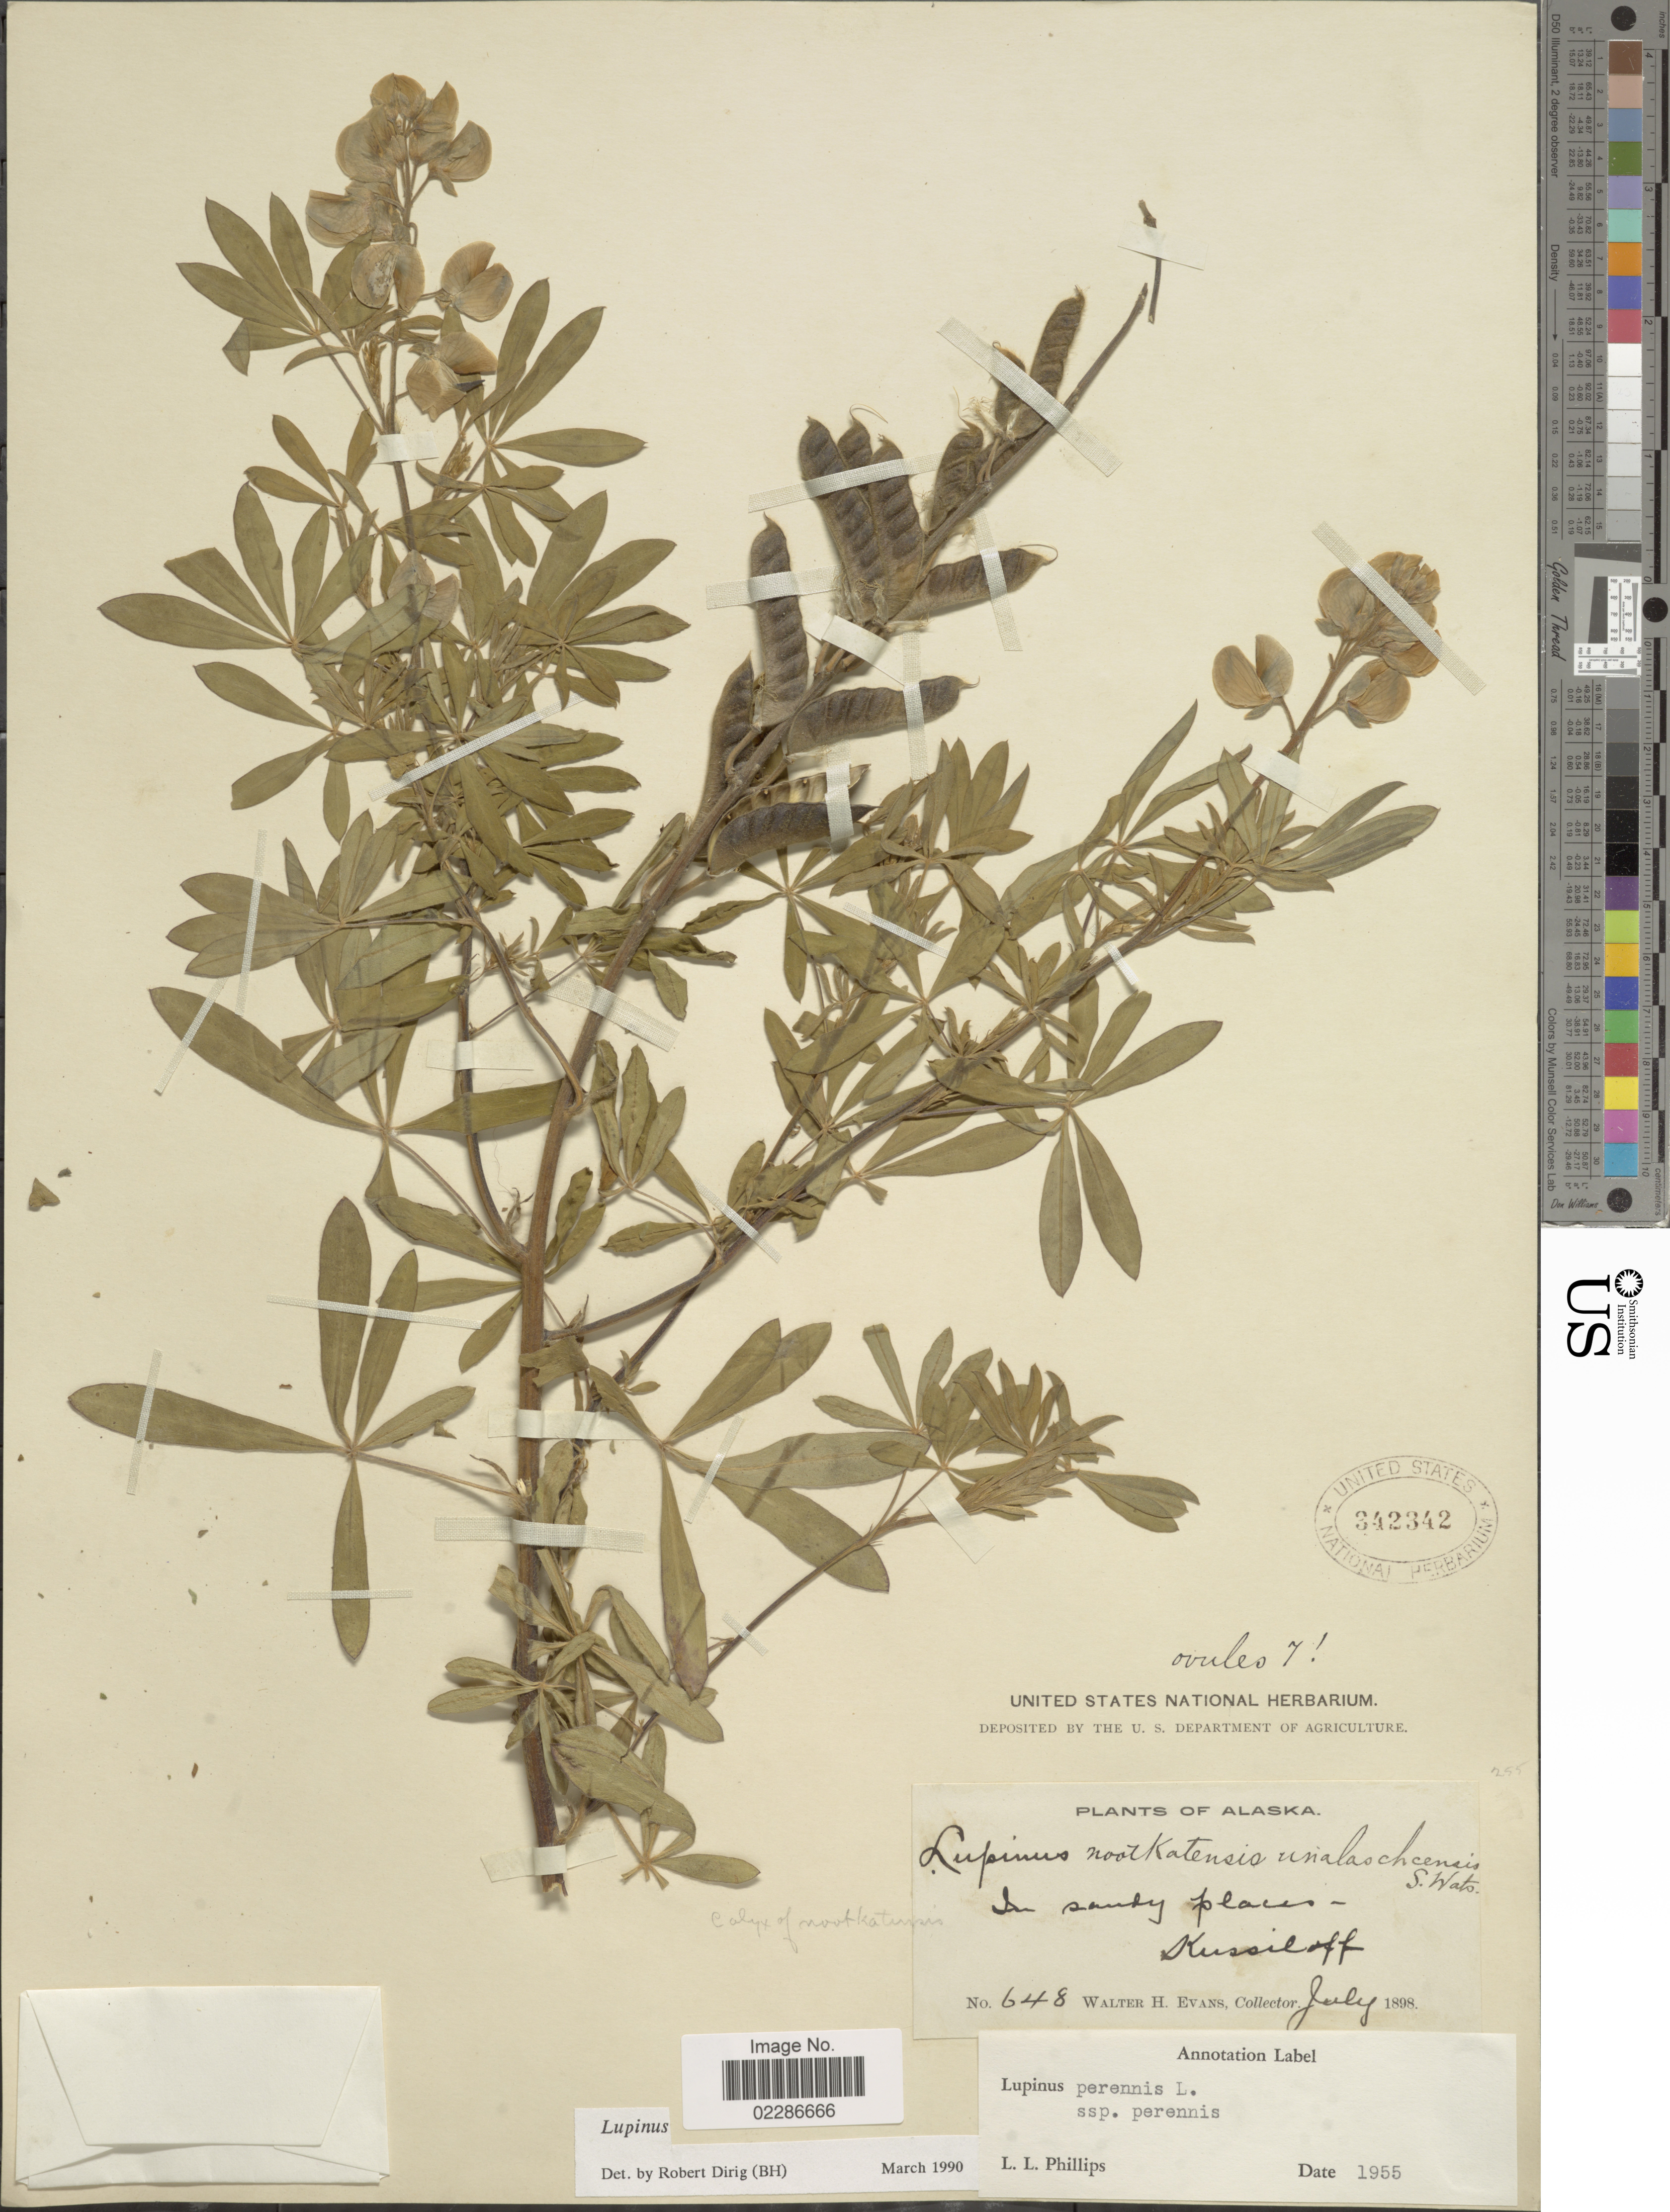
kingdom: Plantae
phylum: Tracheophyta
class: Magnoliopsida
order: Fabales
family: Fabaceae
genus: Lupinus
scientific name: Lupinus perennis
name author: L.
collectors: W. H. Evans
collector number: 648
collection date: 1898-07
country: United States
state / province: Alaska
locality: In sandy places - Kussiloff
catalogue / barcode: US 342342